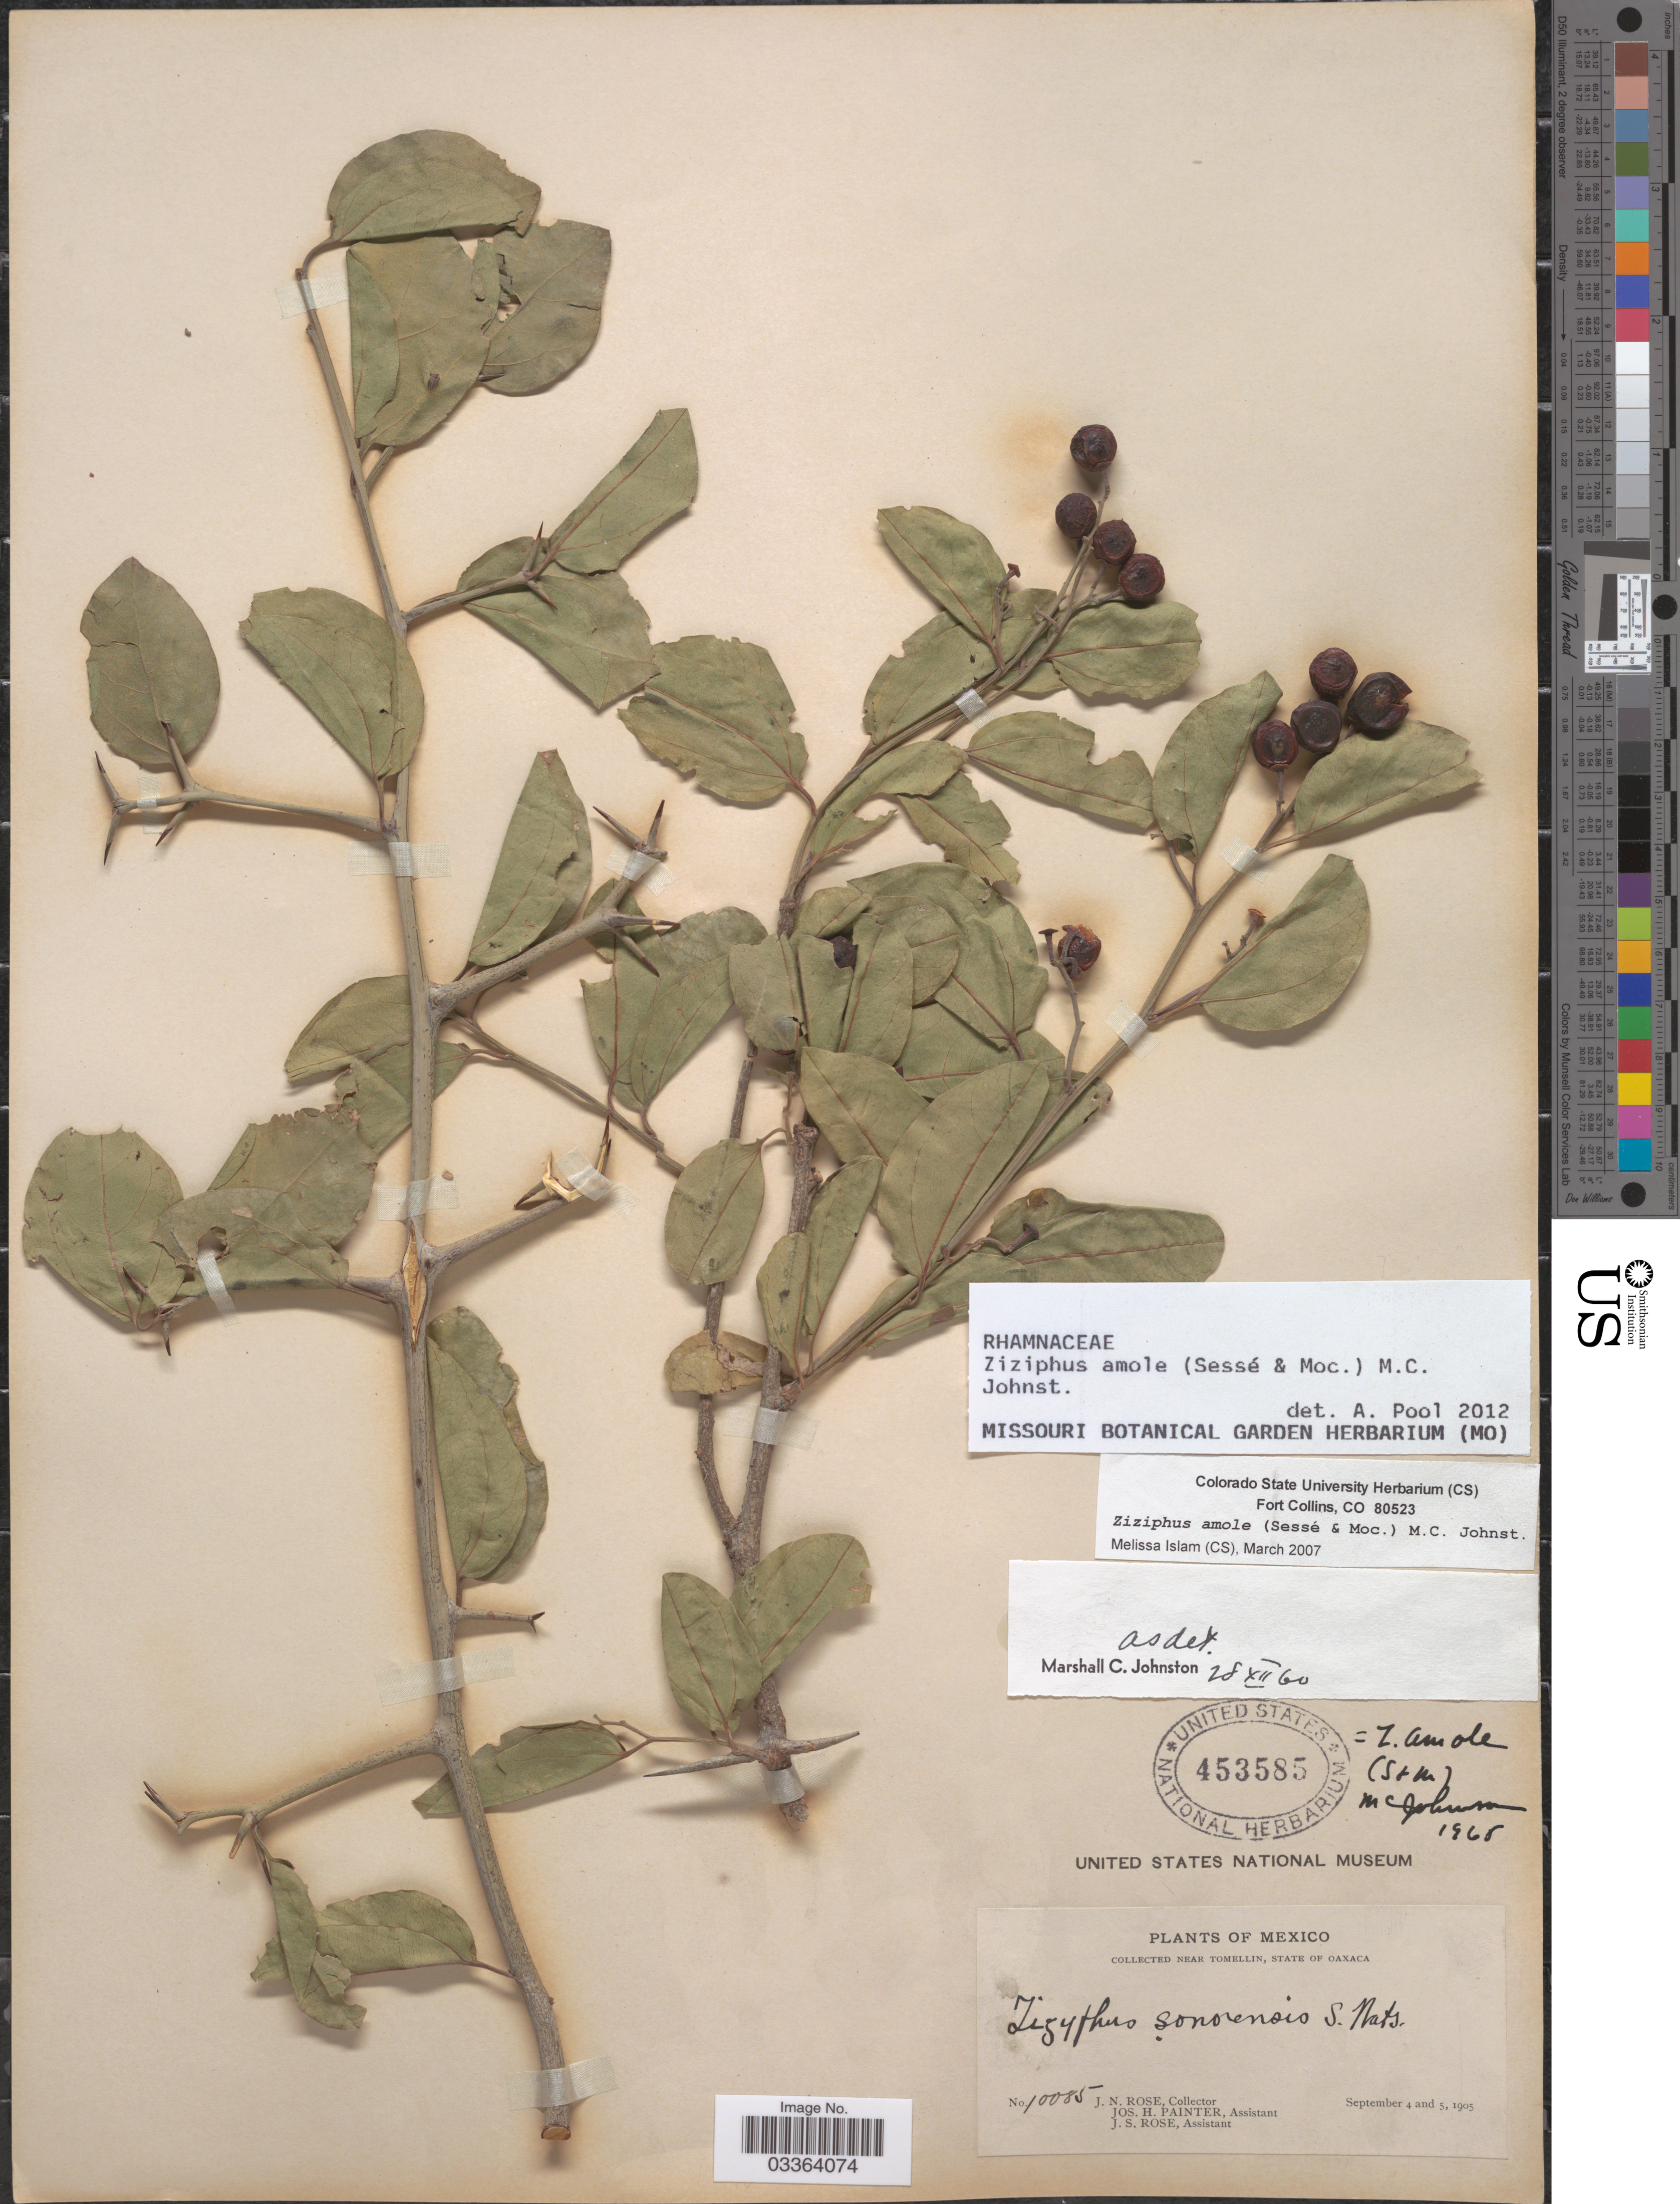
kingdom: Plantae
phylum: Tracheophyta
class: Magnoliopsida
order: Rosales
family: Rhamnaceae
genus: Sarcomphalus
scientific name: Sarcomphalus amole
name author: (Sessé & Moc.) Hauenschild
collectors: J. N. Rose, J. H. Painter & J. S. Rose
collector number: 10085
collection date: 1905-09-04/1905-09-05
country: Mexico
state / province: Oaxaca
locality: Near Tomellin.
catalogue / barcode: US 453585